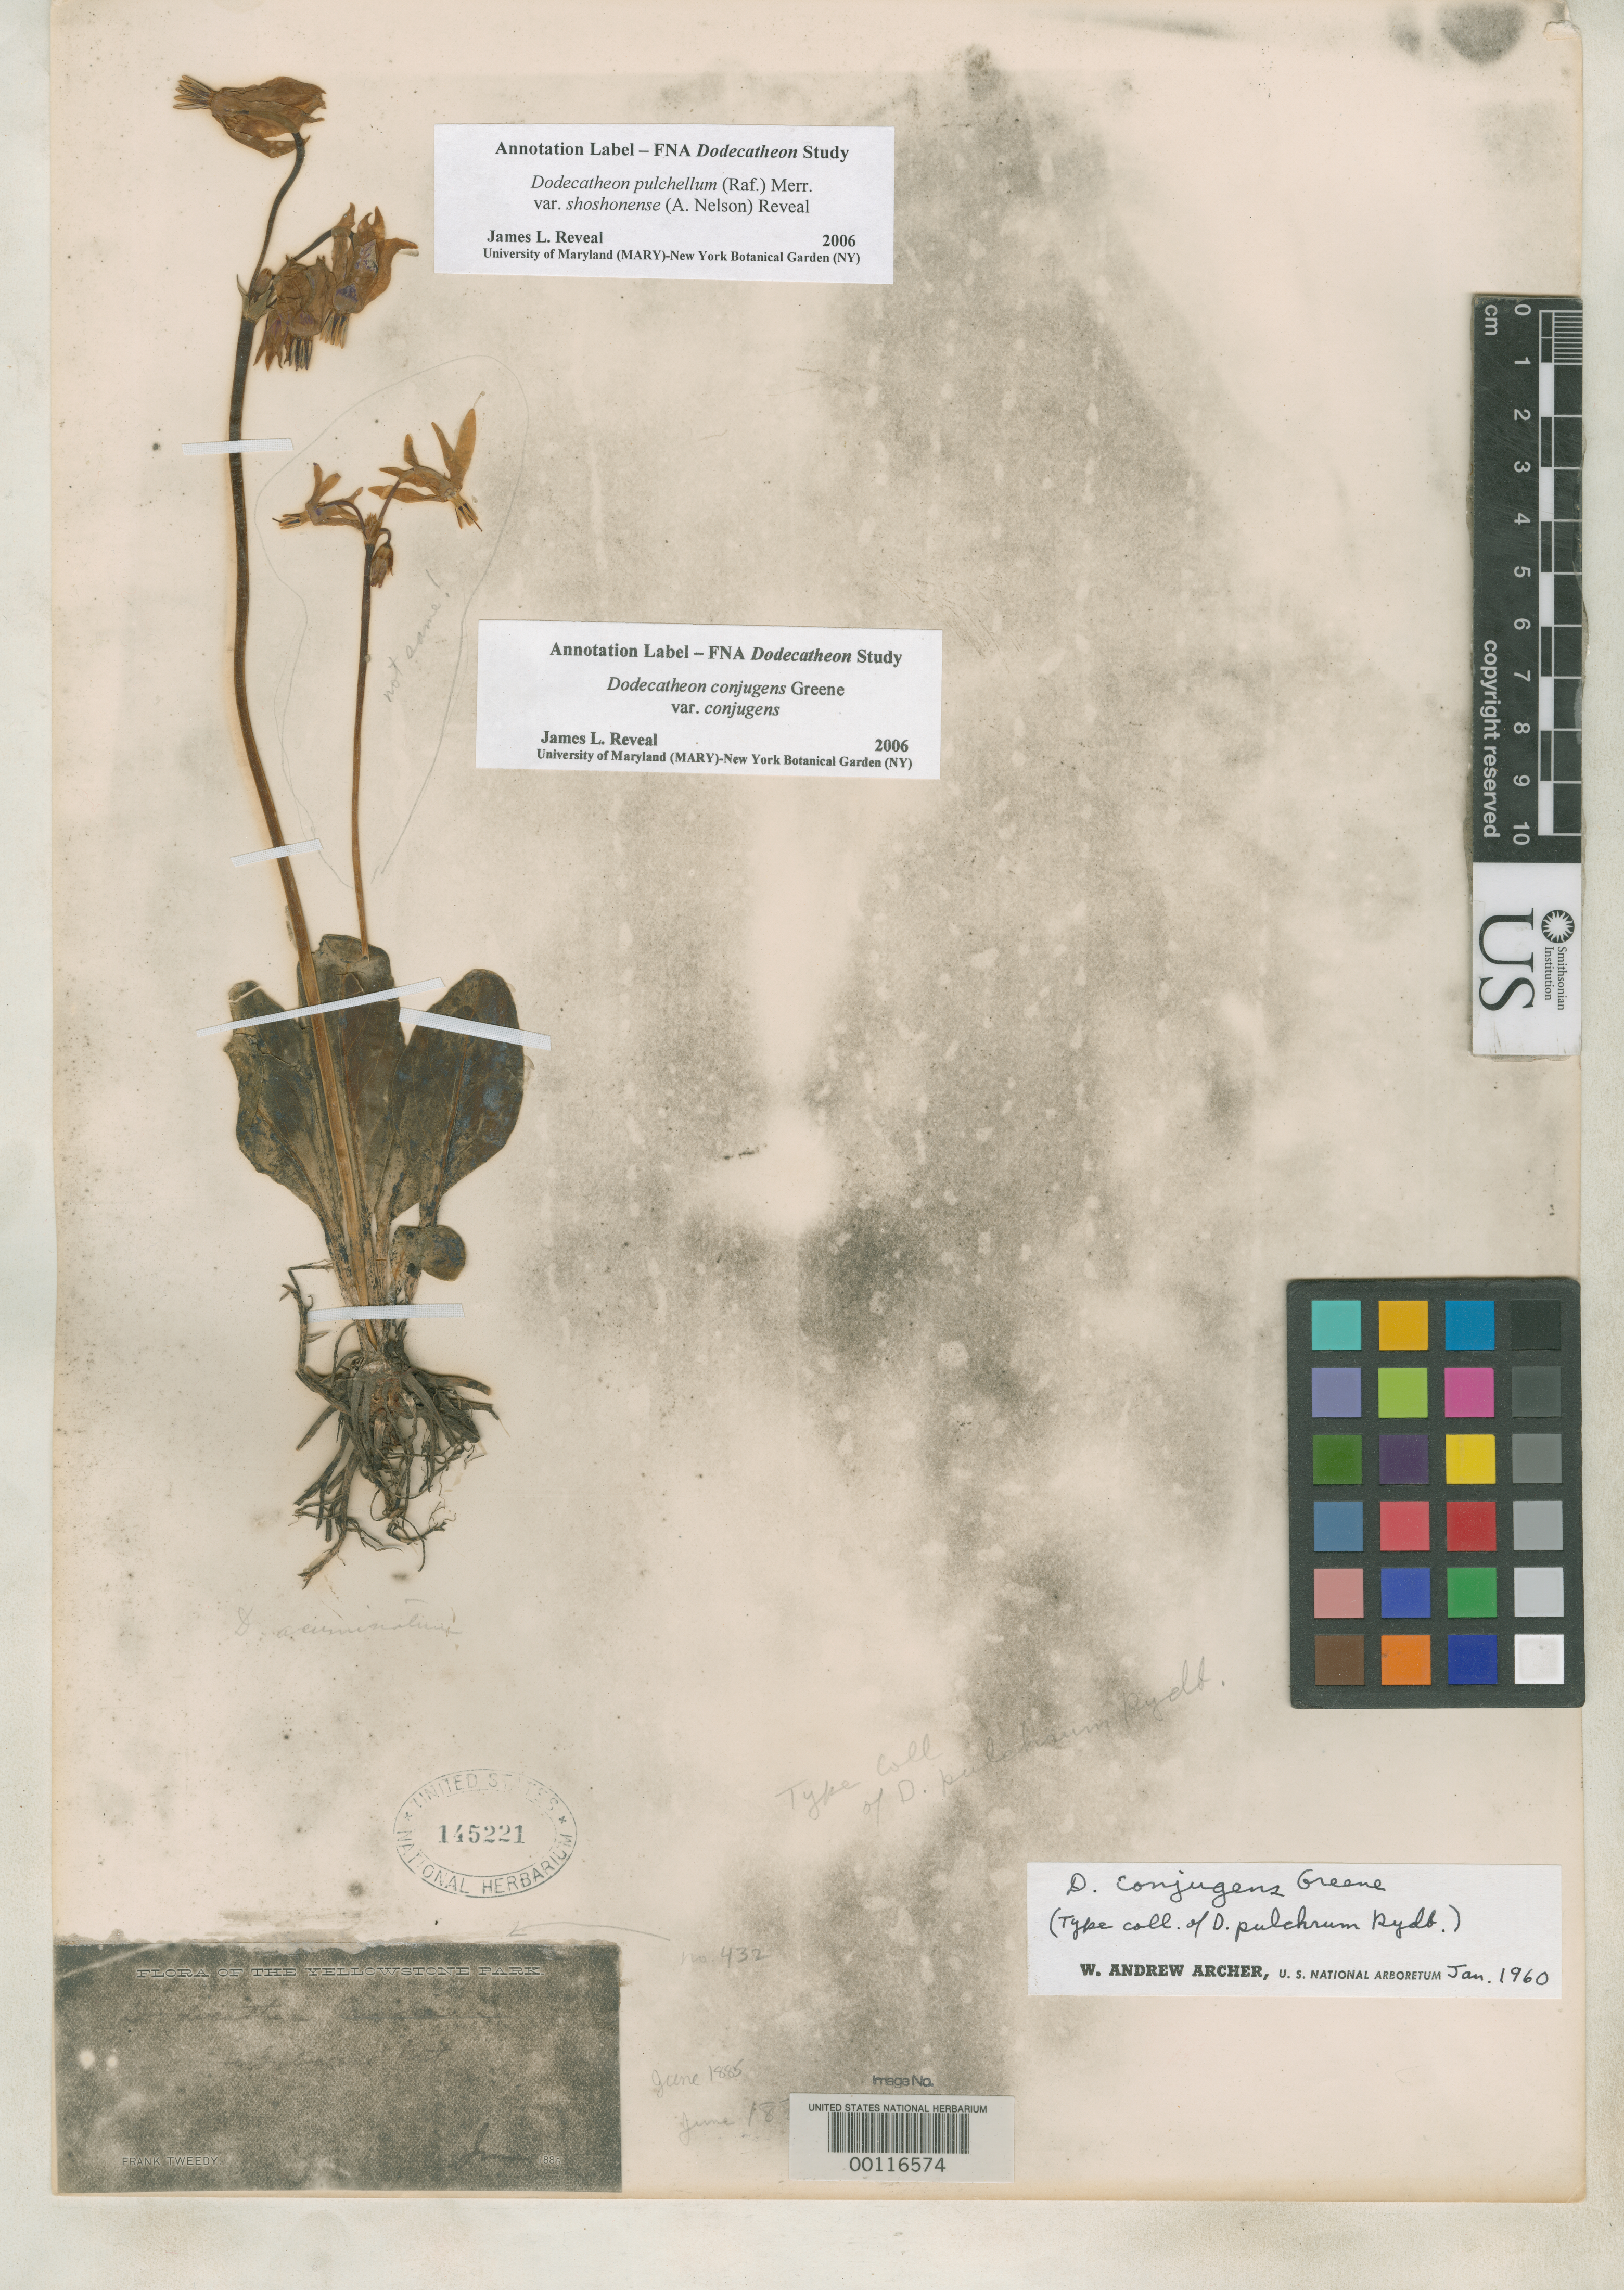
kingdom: Plantae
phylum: Tracheophyta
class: Magnoliopsida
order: Ericales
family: Primulaceae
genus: Dodecatheon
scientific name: Dodecatheon pulchrum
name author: Rydb.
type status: Isotype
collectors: F. Tweedy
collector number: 432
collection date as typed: Jun 1885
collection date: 1885-06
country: United States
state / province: Wyoming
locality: Yellowstone National Park.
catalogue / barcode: US 145221